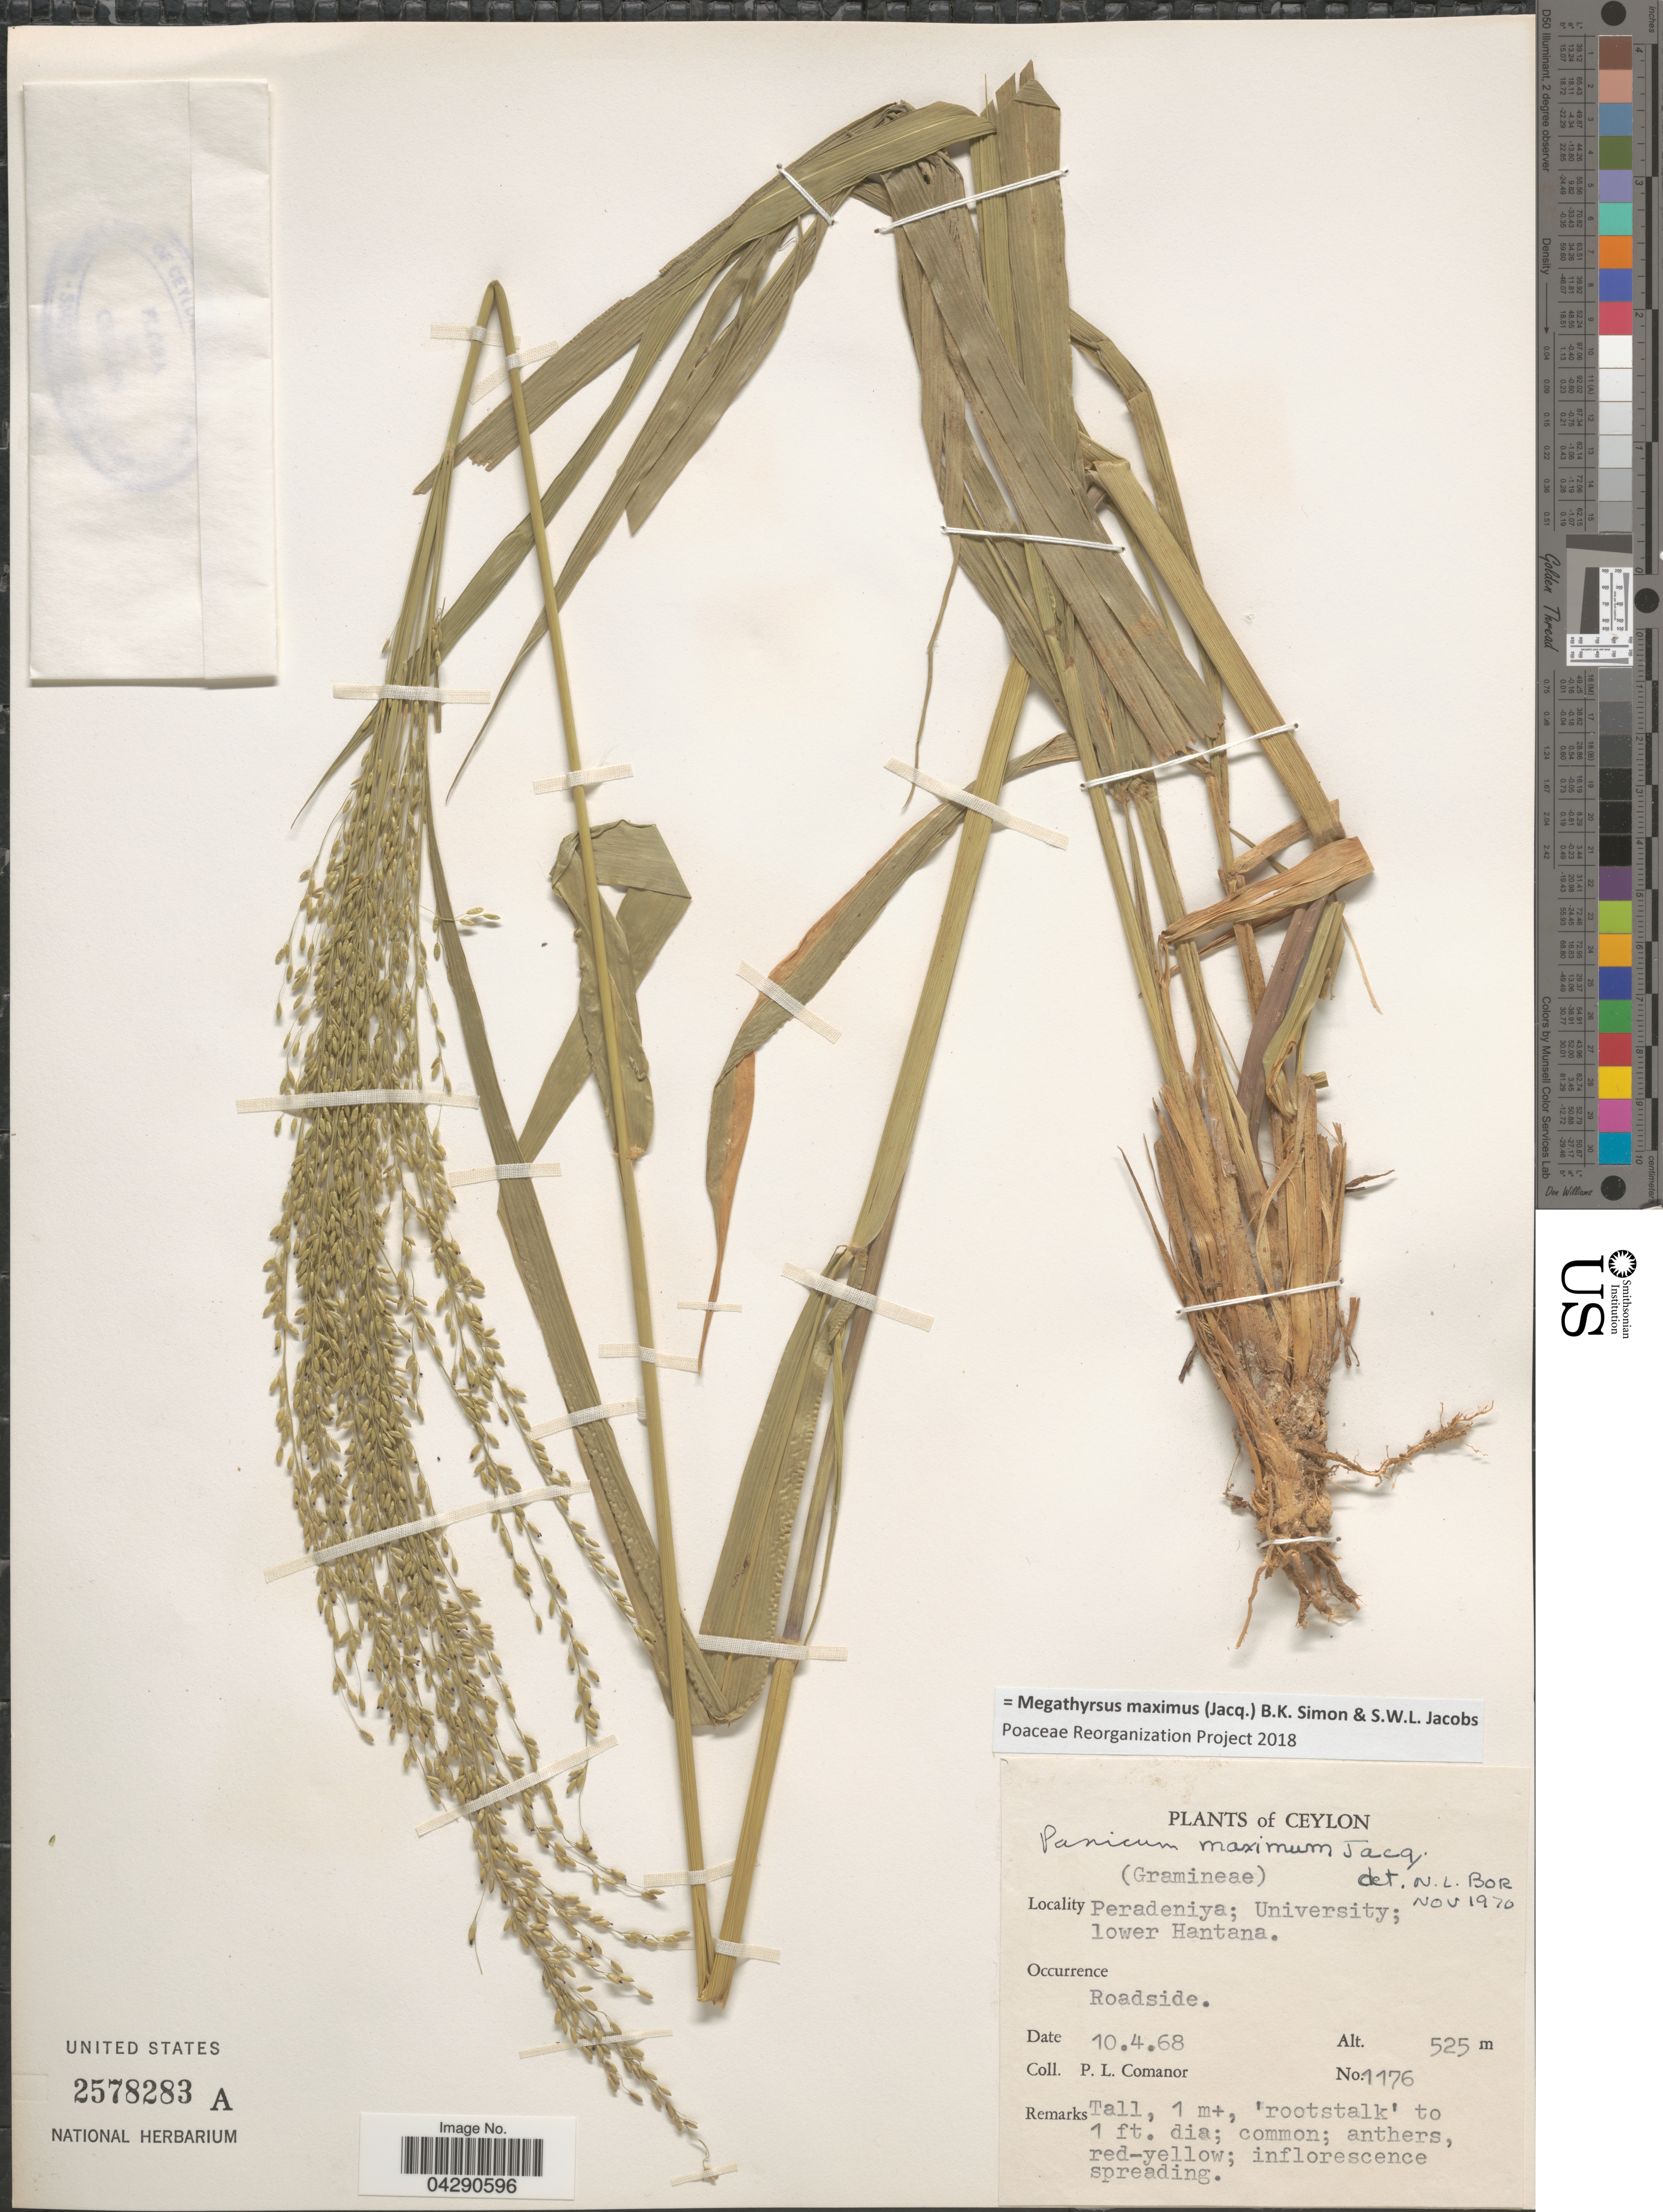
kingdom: Plantae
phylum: Tracheophyta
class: Liliopsida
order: Poales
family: Poaceae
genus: Megathyrsus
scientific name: Megathyrsus maximus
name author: (Jacq.) B.K. Simon & S.W.L. Jacobs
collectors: P. Comanor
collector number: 1176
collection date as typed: Transcribed d/m/y: 10/4/68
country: Sri Lanka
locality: Ceylon. Peradeniya; University; lower Hantana.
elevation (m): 525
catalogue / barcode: US 2578283A